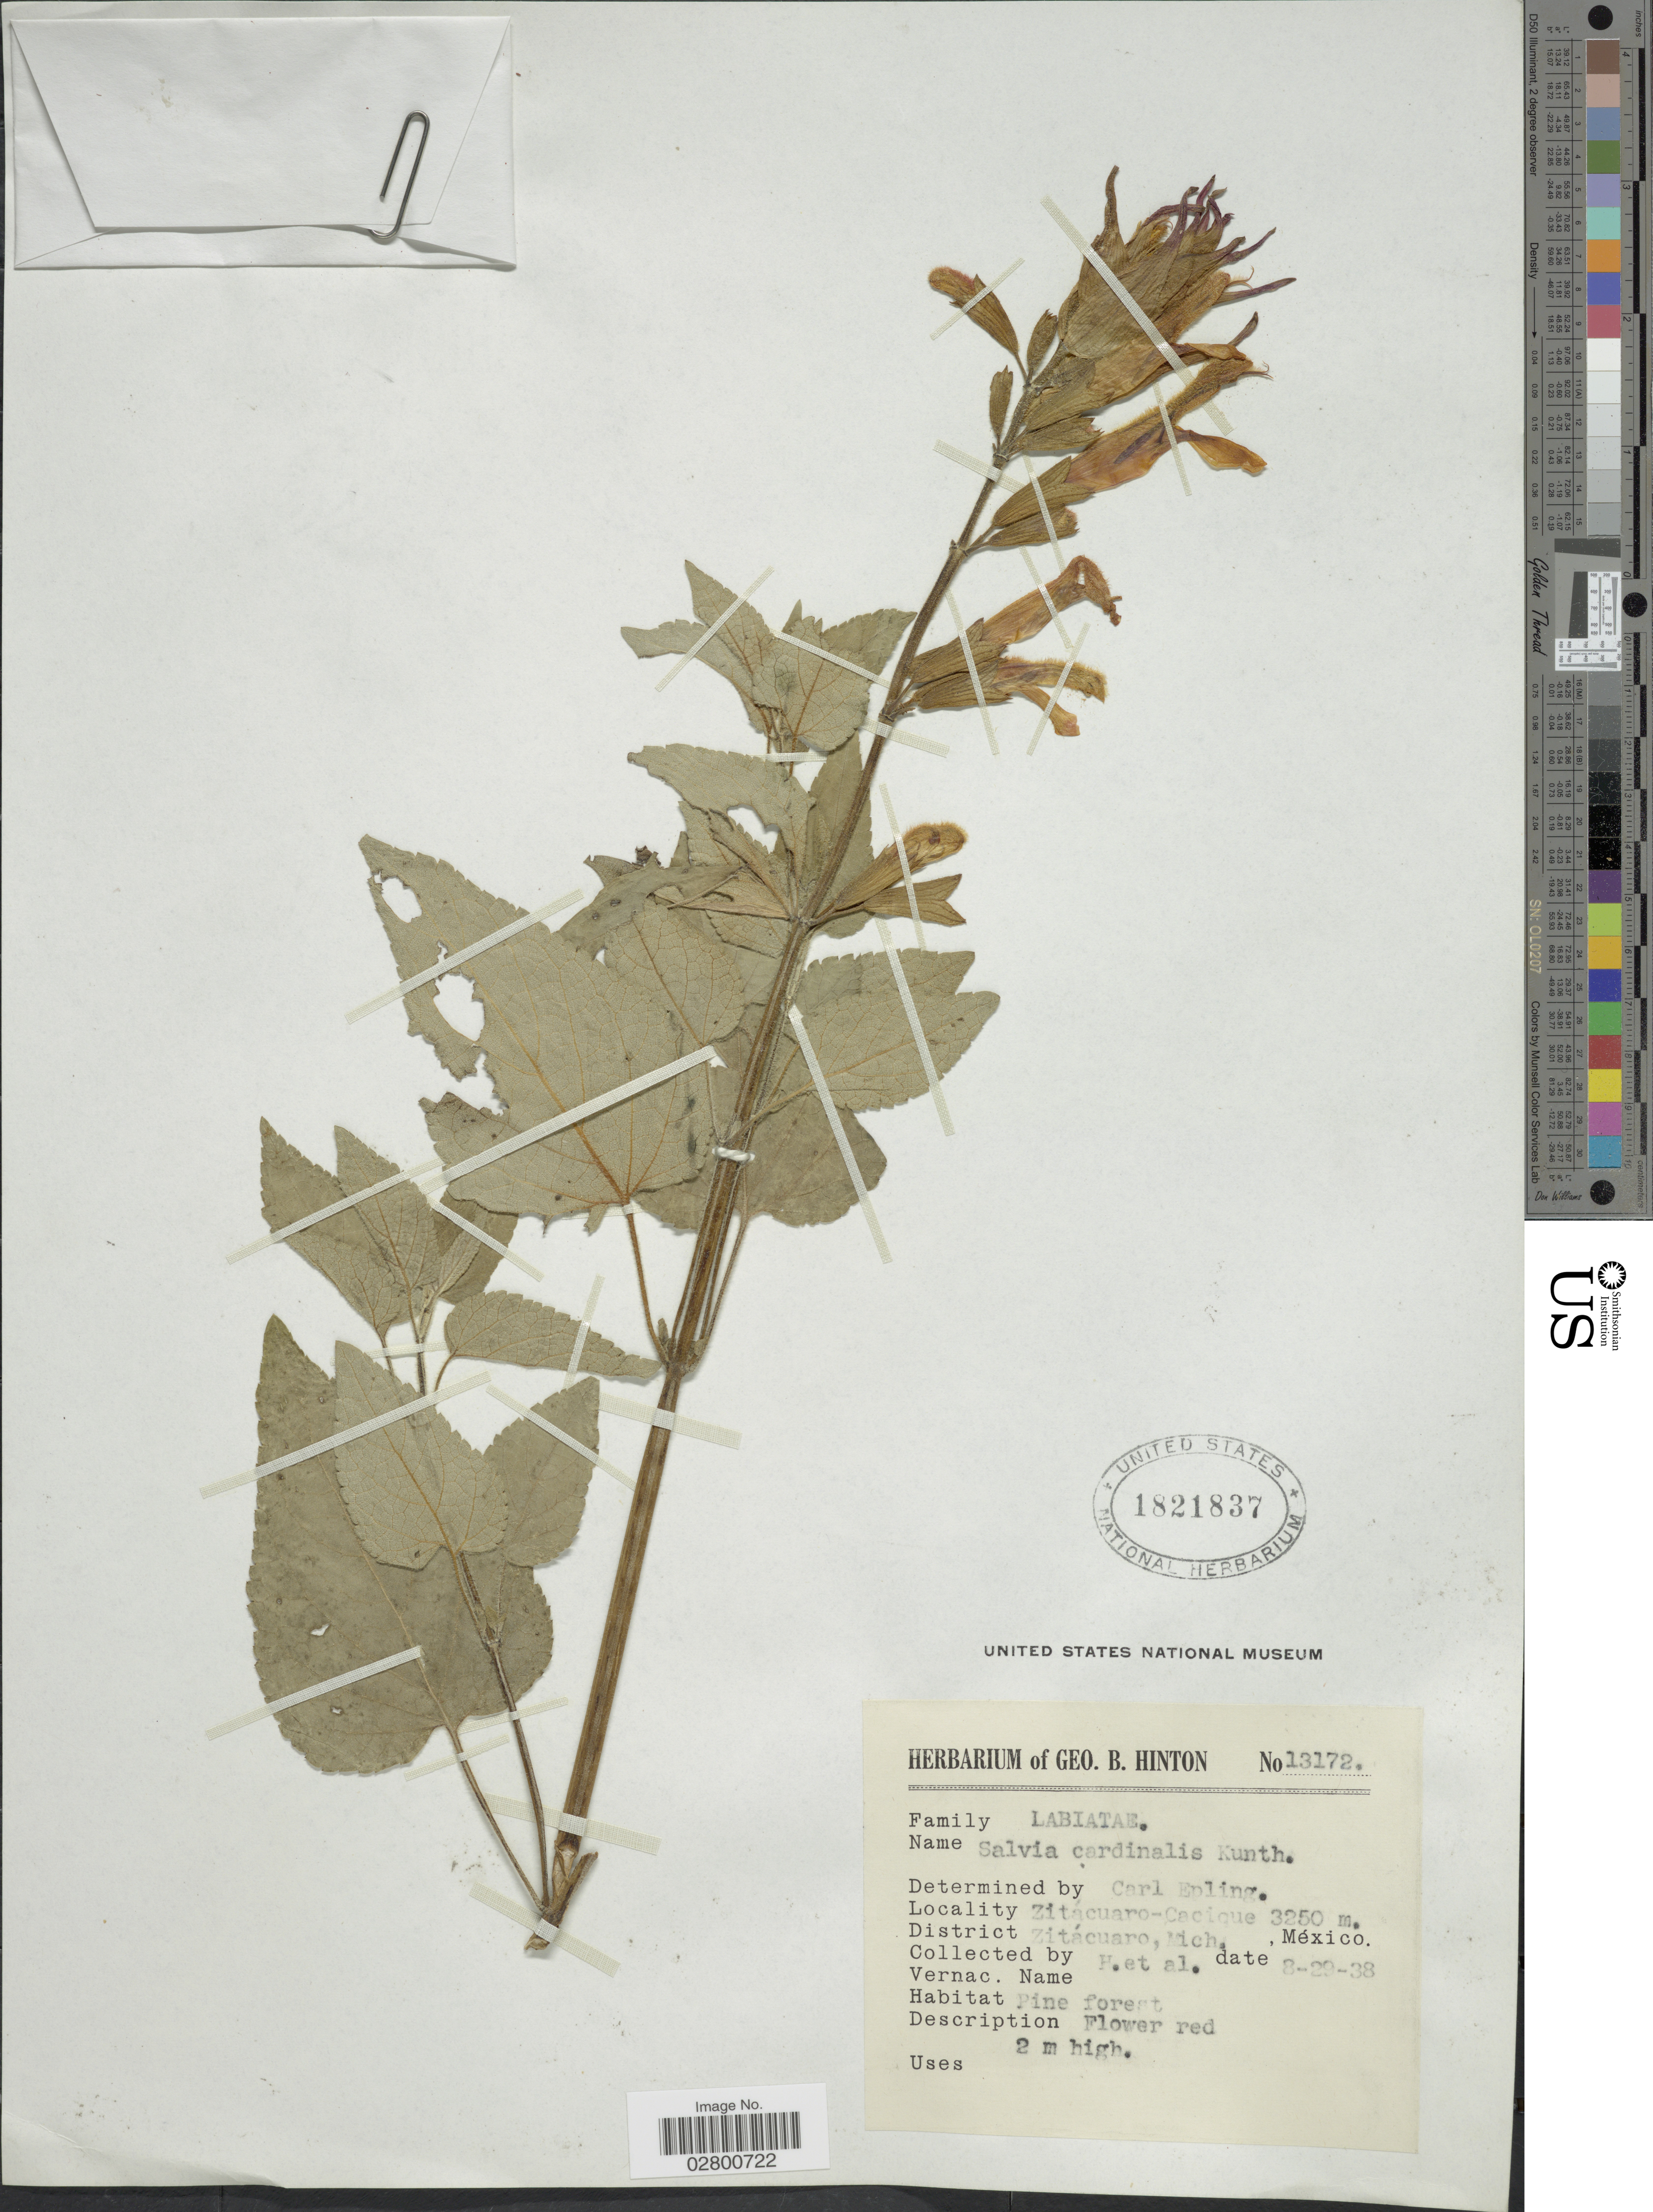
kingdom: Plantae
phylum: Tracheophyta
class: Magnoliopsida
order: Lamiales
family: Lamiaceae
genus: Salvia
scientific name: Salvia cardinalis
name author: Kunth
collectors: G. B. Hinton & et al.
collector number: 13172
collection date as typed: Transcribed d/m/y: 29/8/38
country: Mexico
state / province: Michoacán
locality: Zitácuaro-Cacique, District Zitácuaro, Mich.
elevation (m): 3250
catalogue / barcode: US 1821837